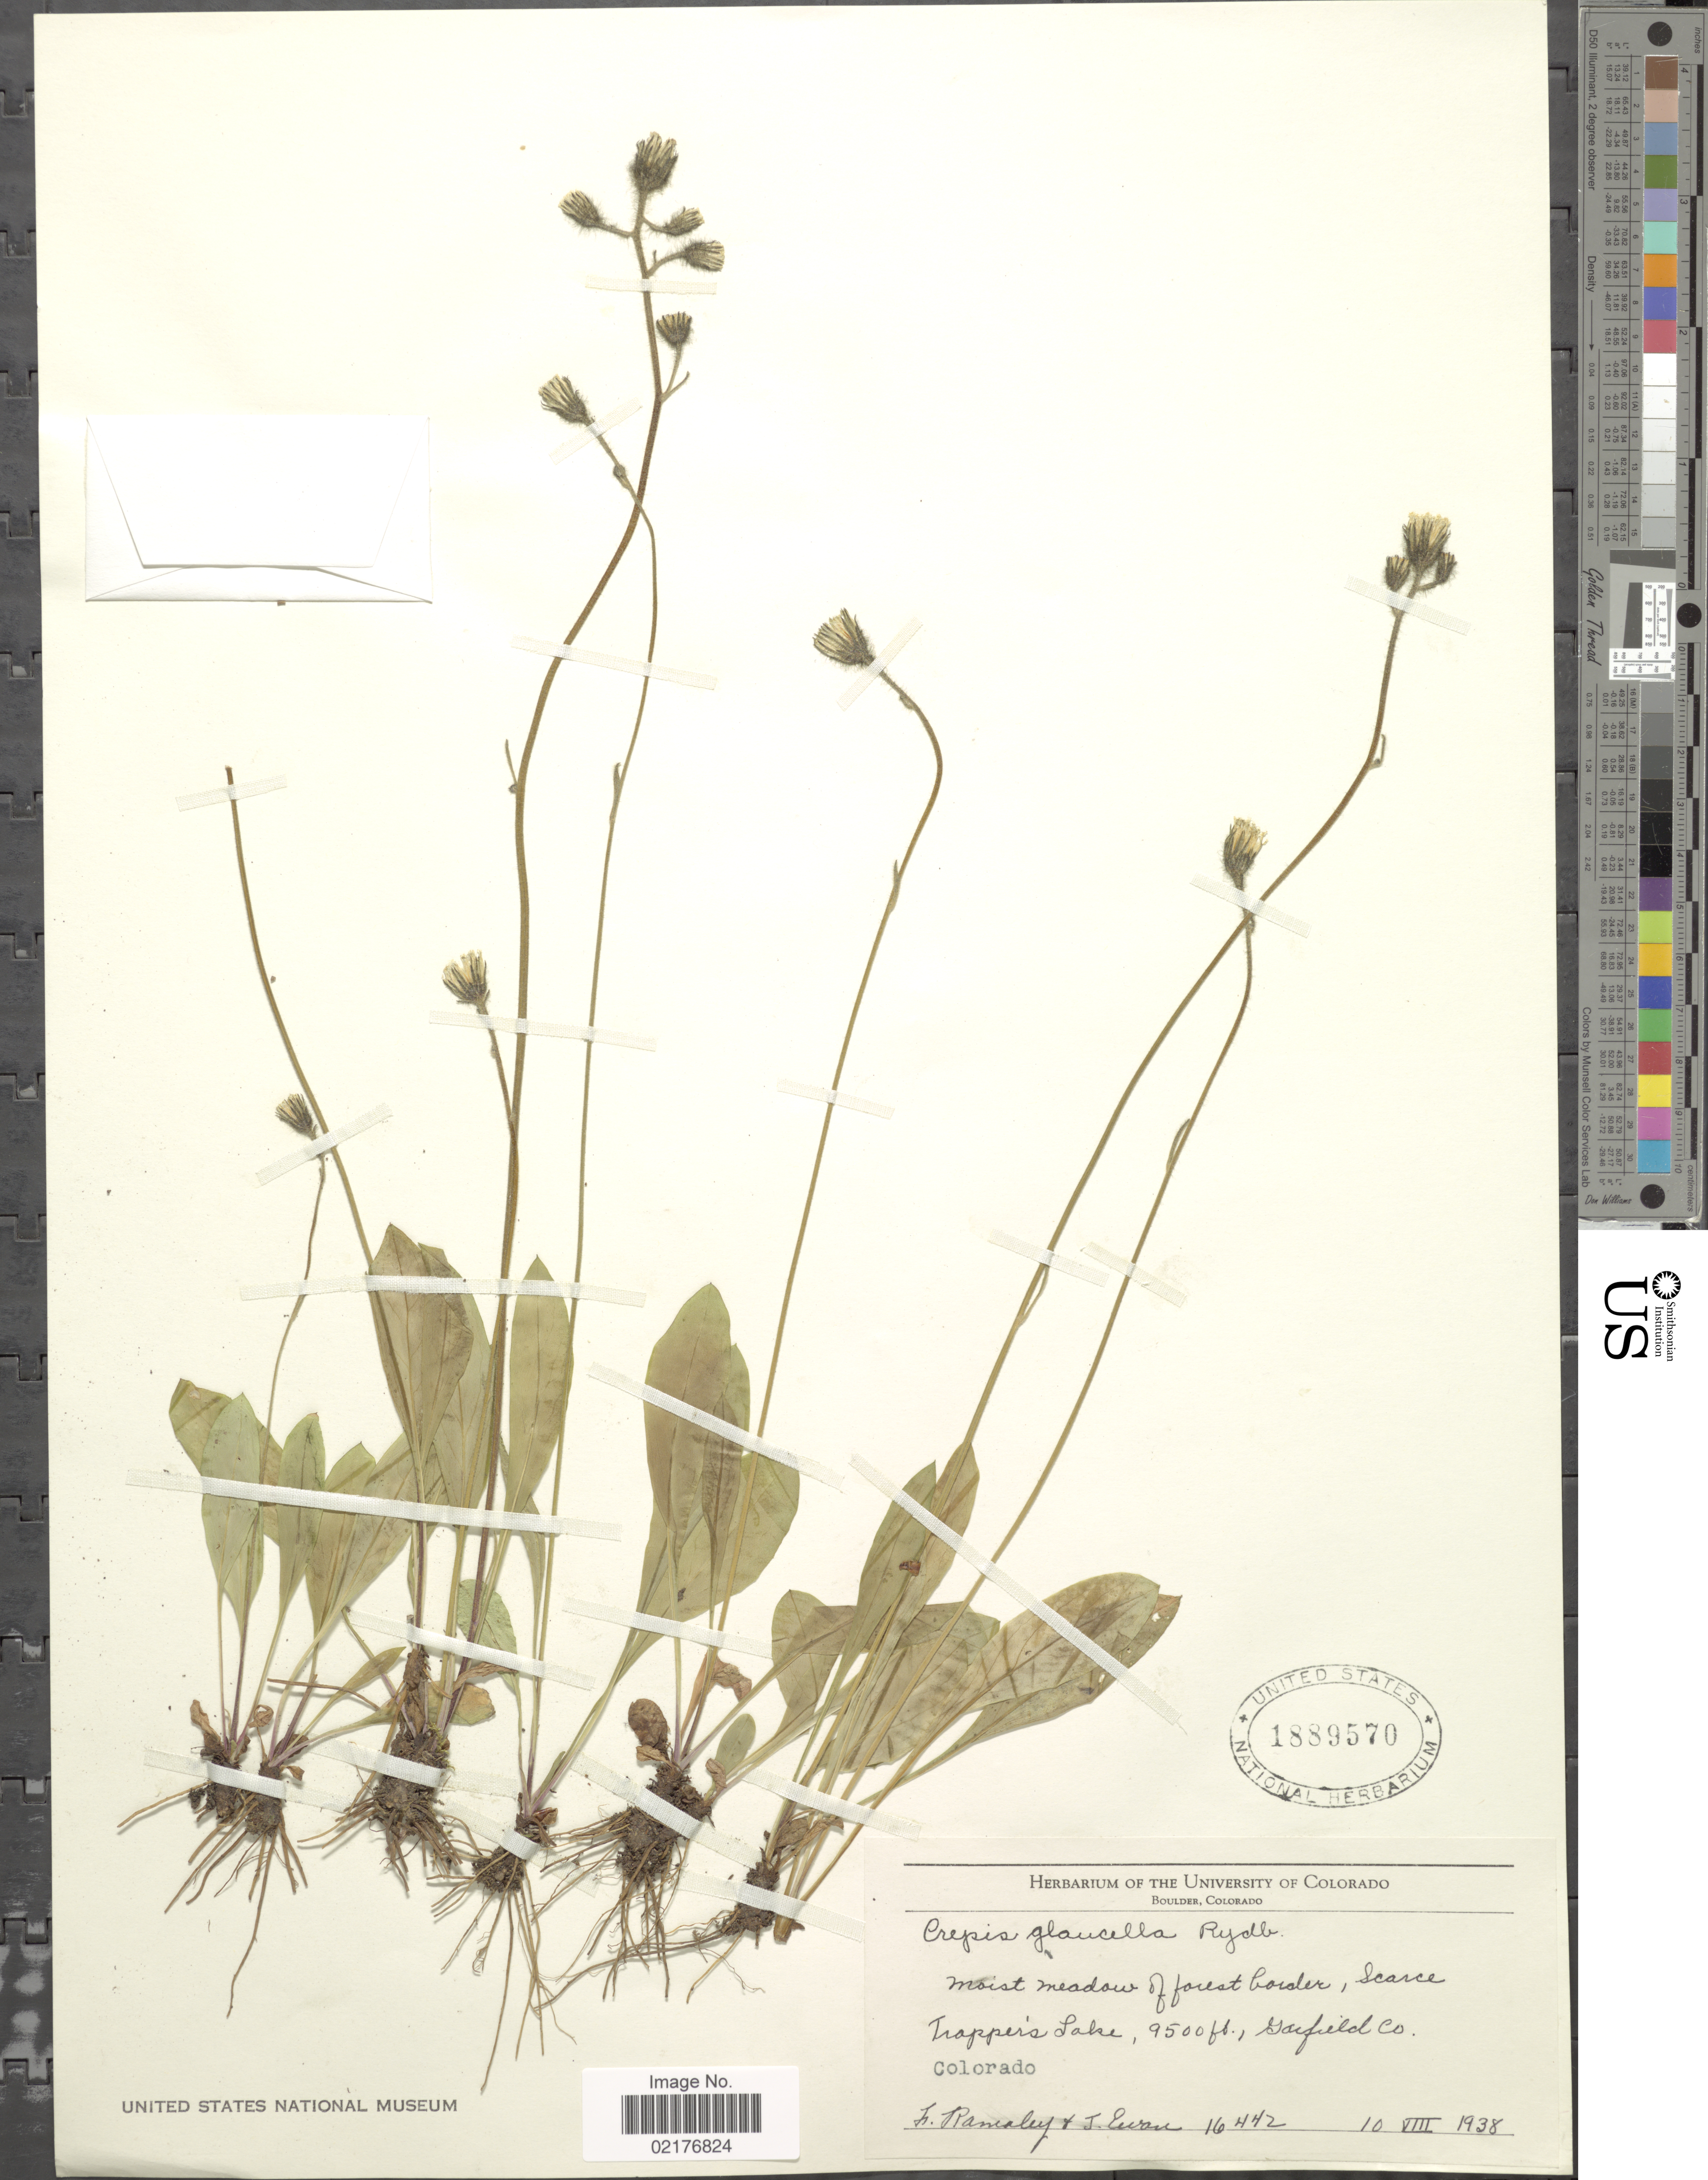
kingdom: Plantae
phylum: Tracheophyta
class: Magnoliopsida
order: Asterales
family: Asteraceae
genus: Crepis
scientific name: Crepis runcinata subsp. runcinata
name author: Torr. & A. Gray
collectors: F. Ramaley & J. Evans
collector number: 16442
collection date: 1938-08-10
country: United States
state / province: Colorado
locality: Boulder, Colorado, Moist meadow of forest border Scarce Trapper's Lake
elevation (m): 2896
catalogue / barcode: US 1889570